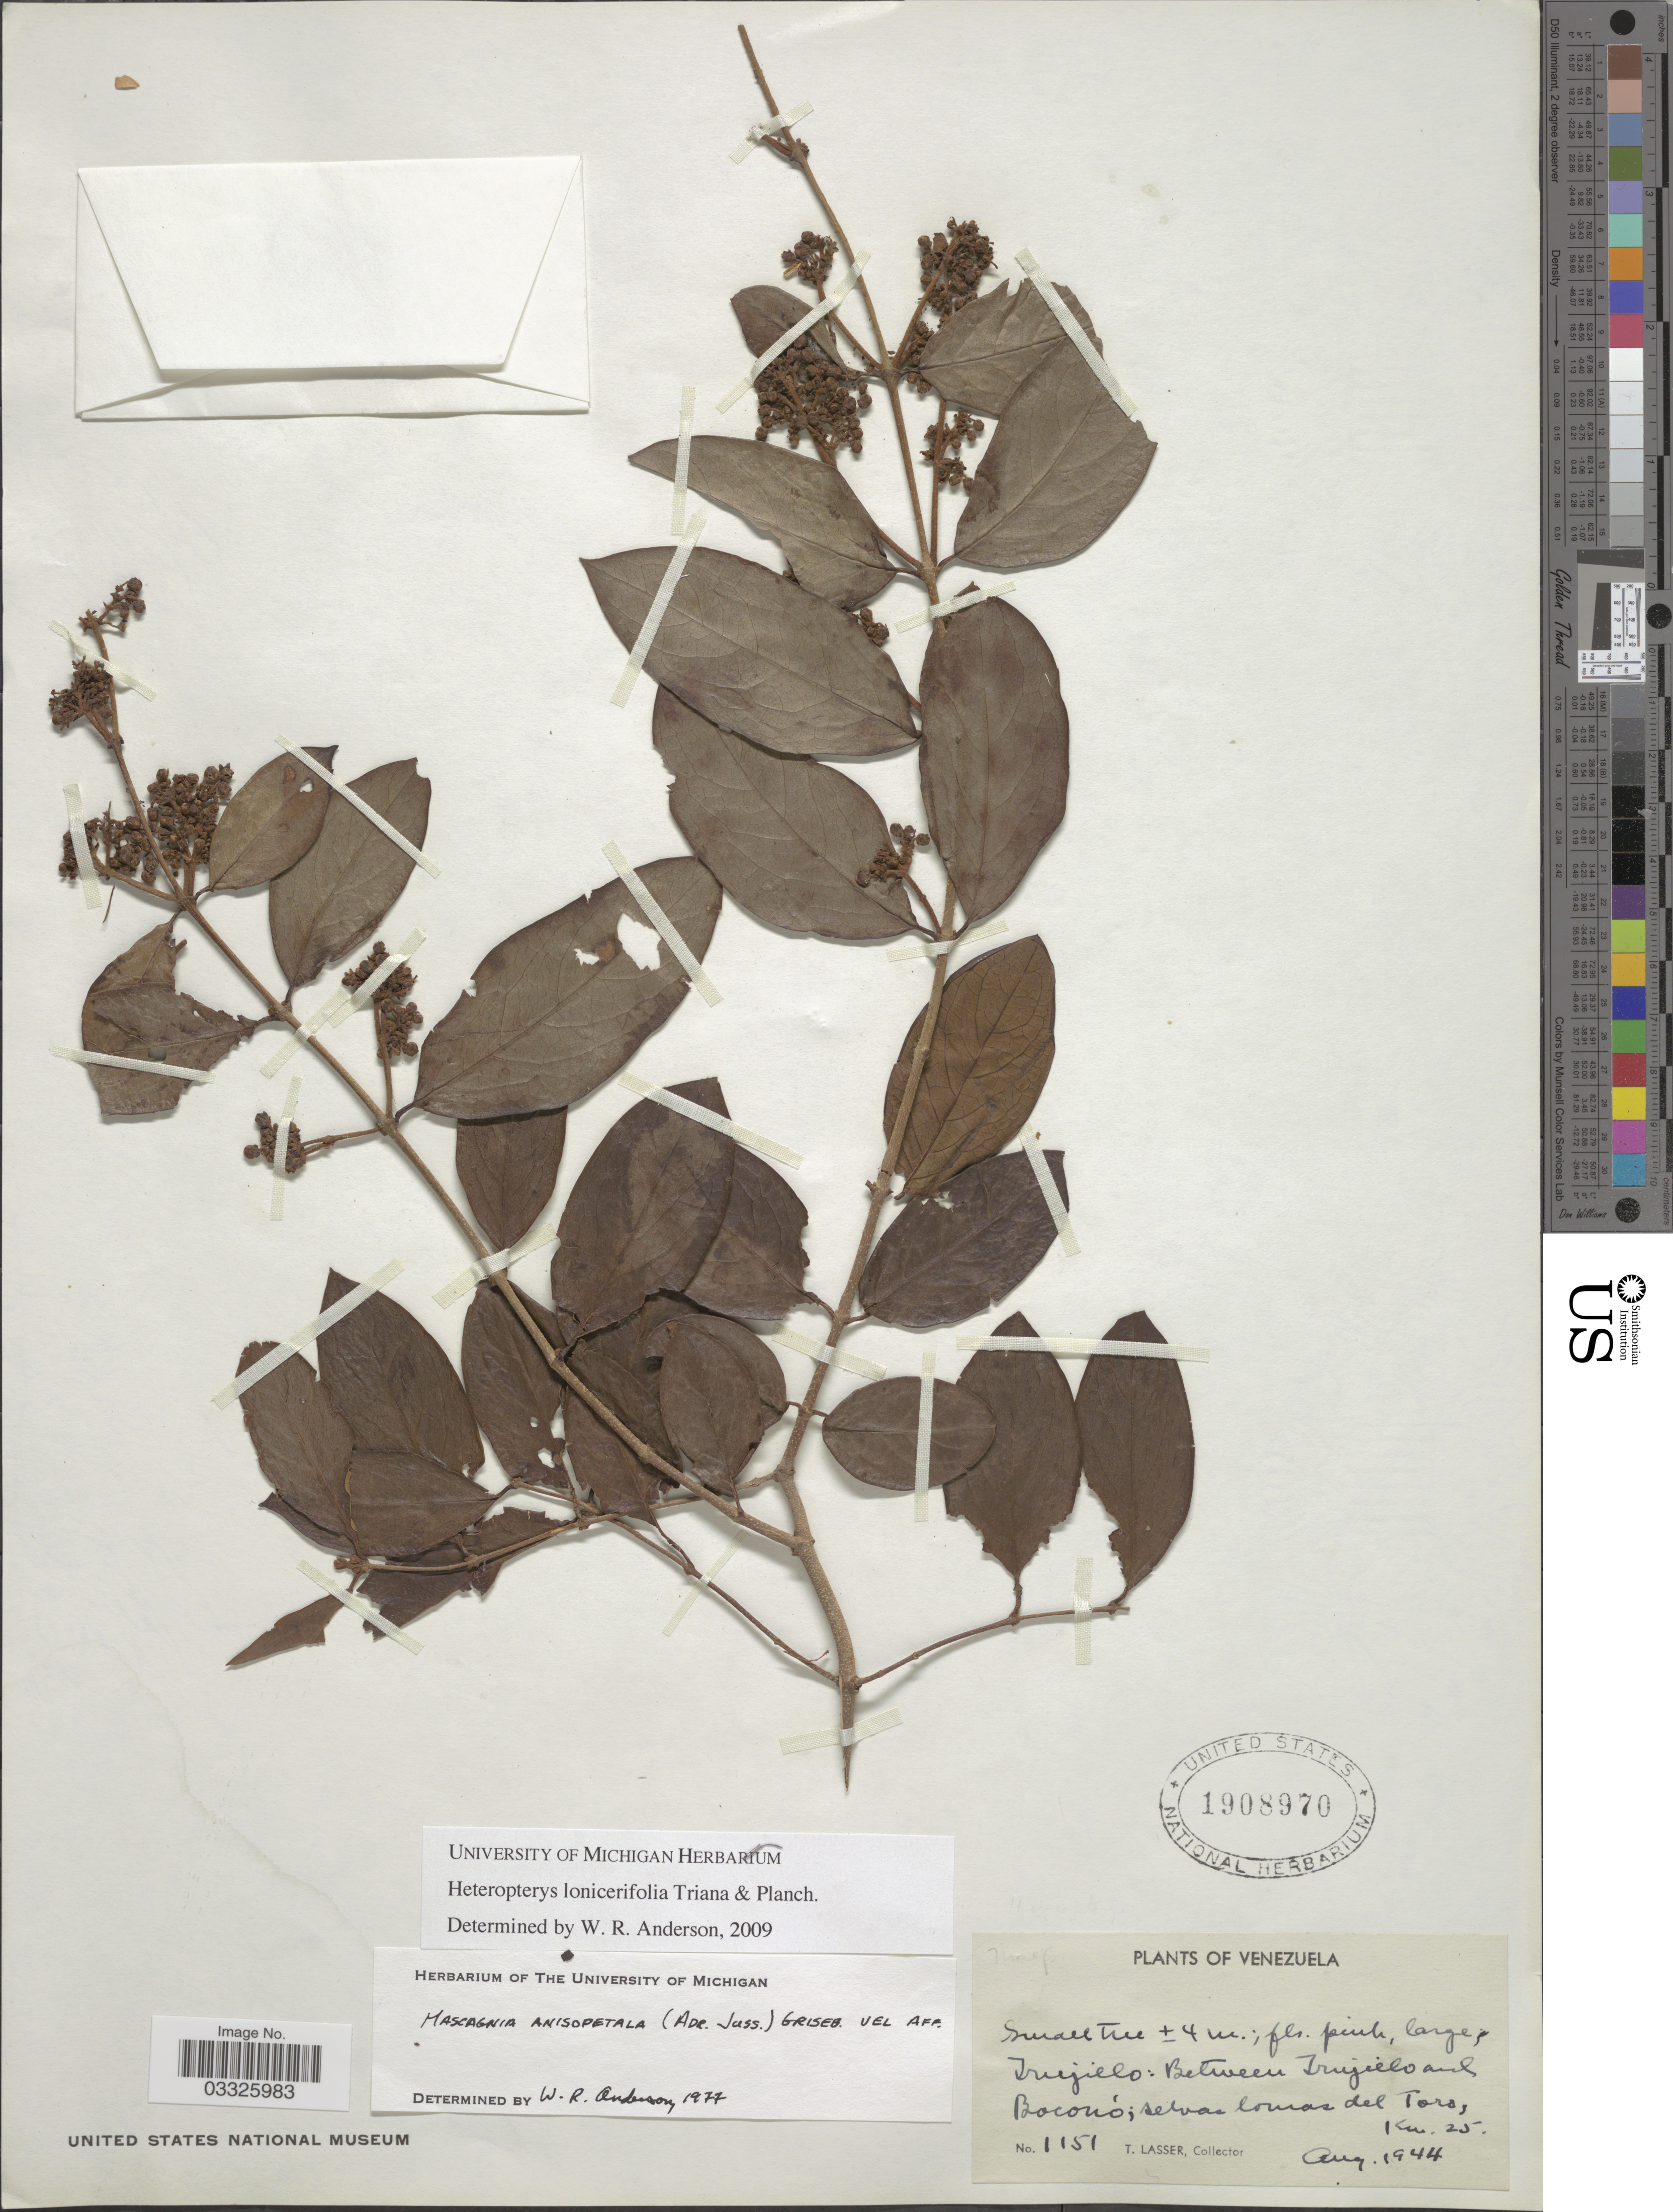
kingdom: Plantae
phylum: Tracheophyta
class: Magnoliopsida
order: Malpighiales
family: Malpighiaceae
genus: Heteropterys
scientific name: Heteropterys lonicerifolia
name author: Triana & Planch.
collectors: T. Lasser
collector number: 1151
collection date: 1944-08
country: Venezuela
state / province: Trujillo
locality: Between Trujillo and Boconó; selvas lomas del Toro, Km. 25.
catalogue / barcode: US 1908970